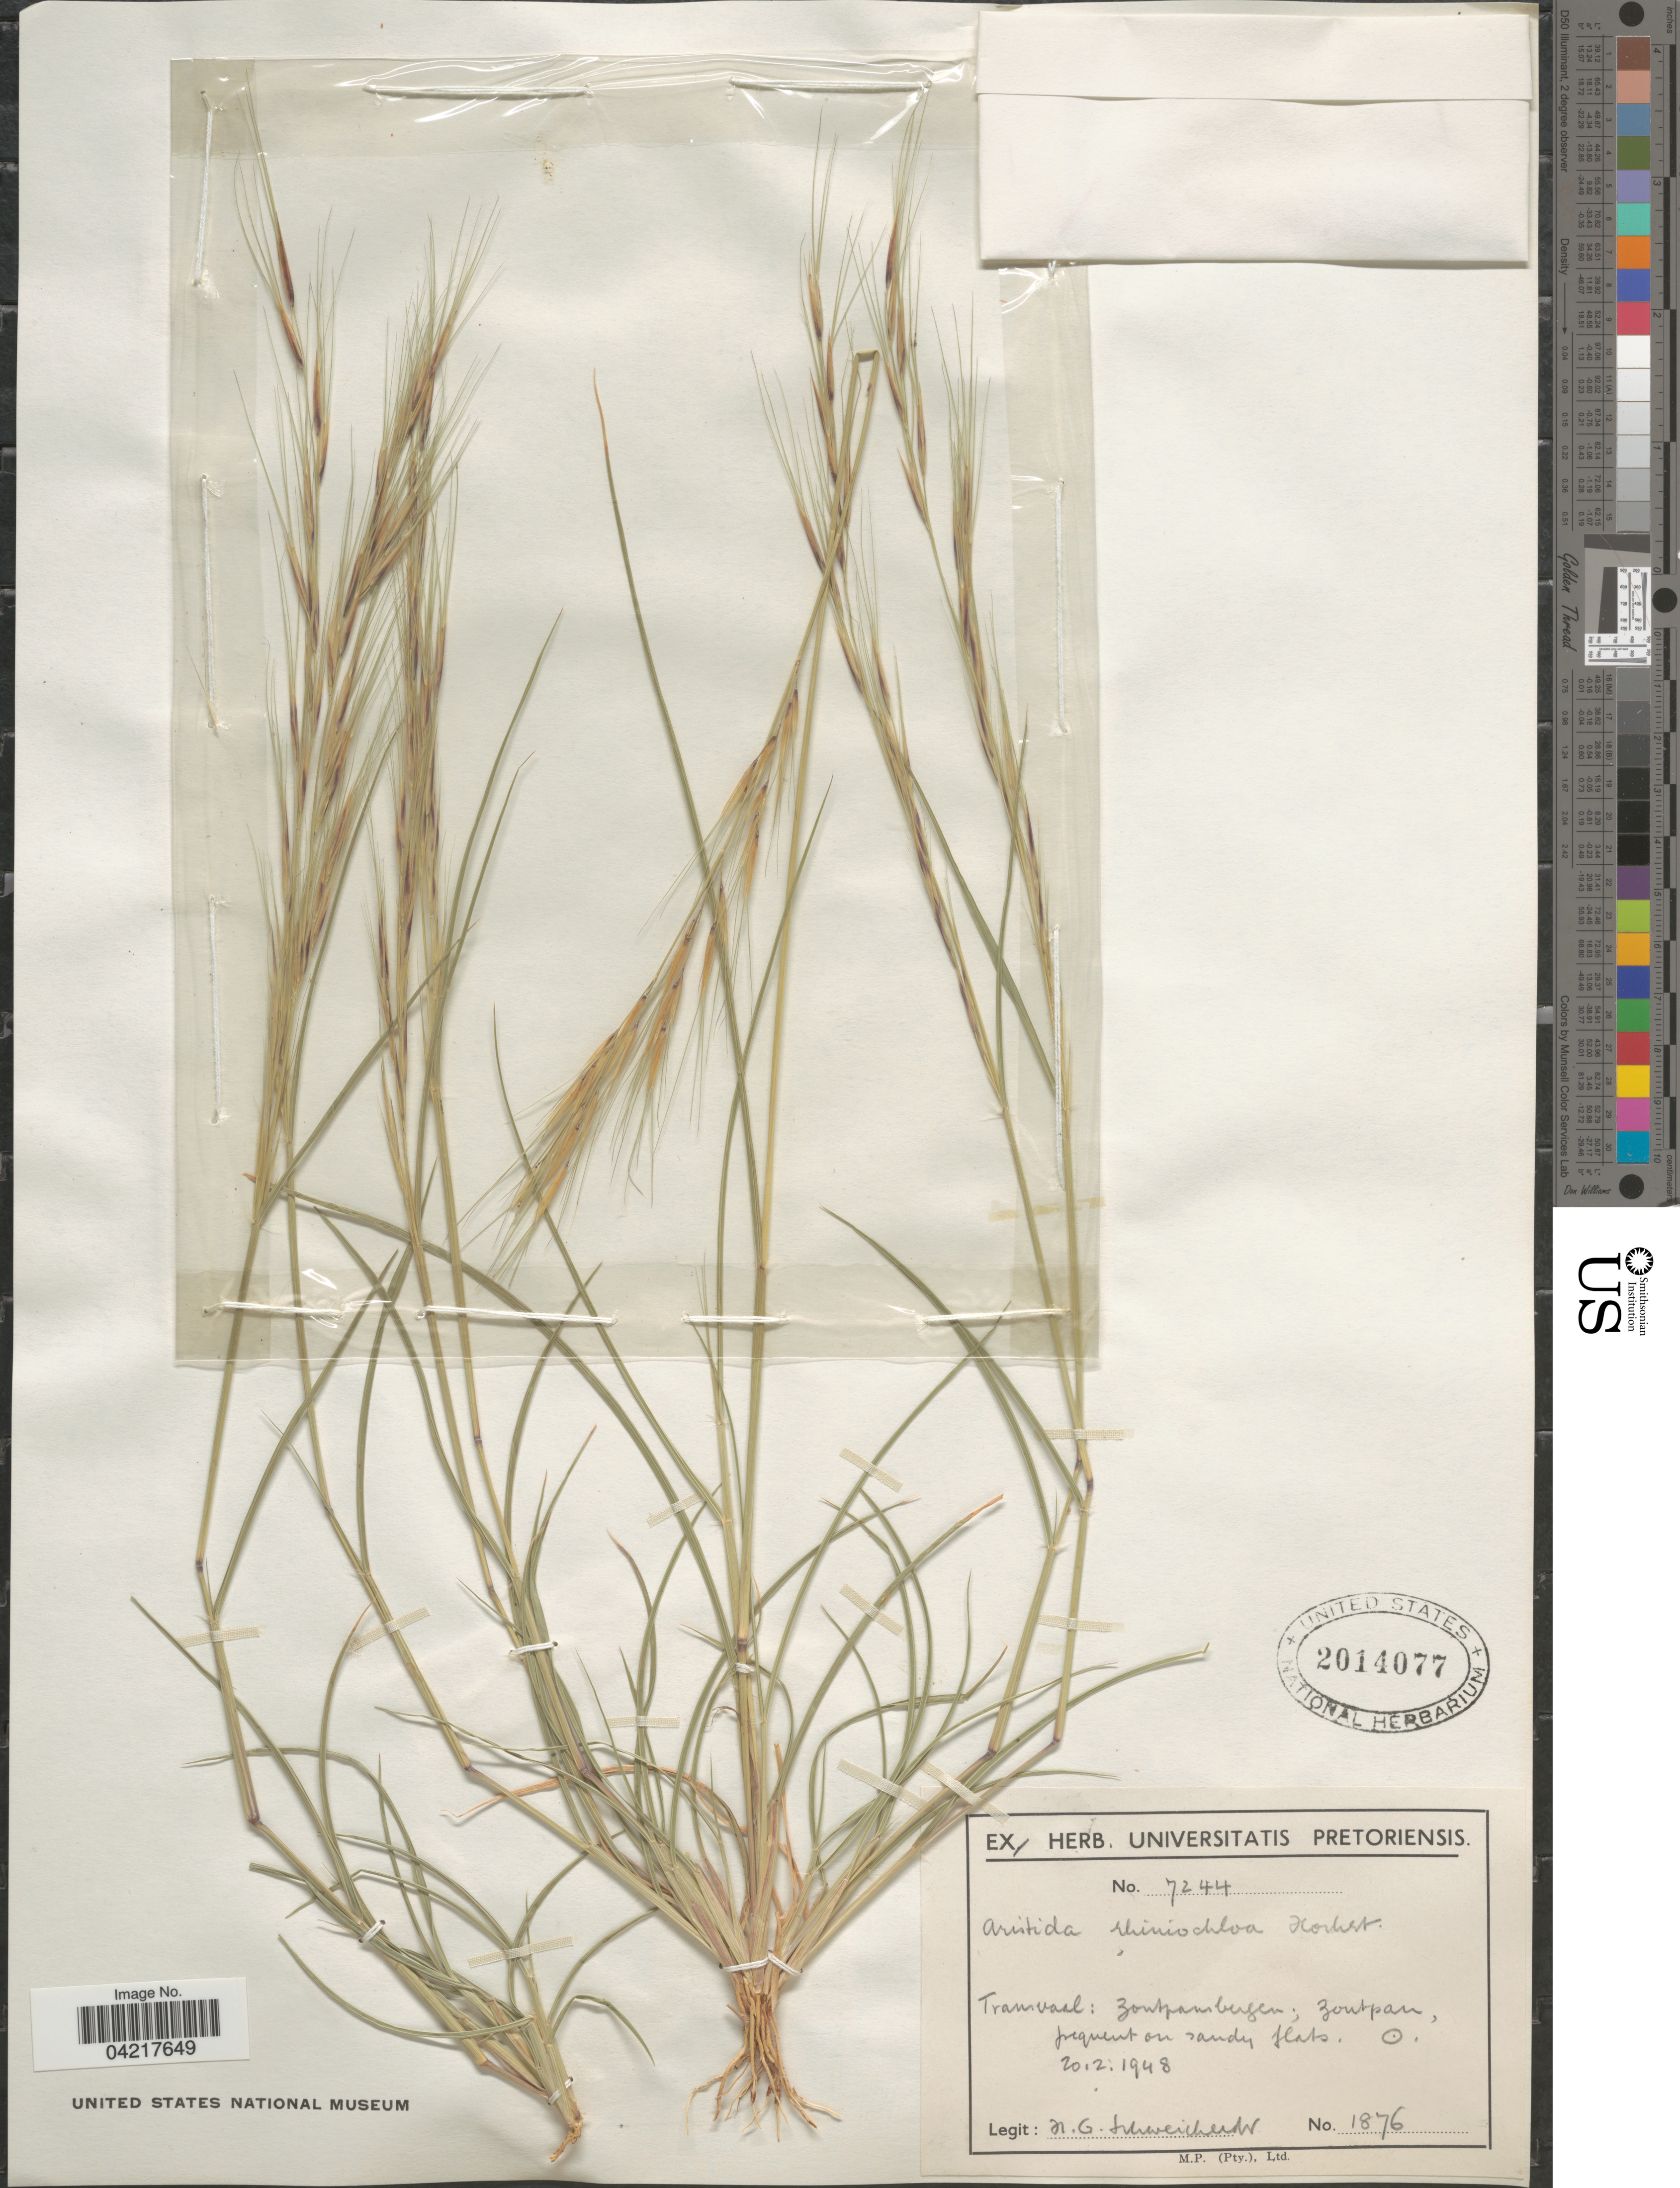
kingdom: Plantae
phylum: Tracheophyta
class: Liliopsida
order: Poales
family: Poaceae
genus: Aristida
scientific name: Aristida rhiniochloa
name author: Hochst.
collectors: H. Schweickerdt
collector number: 1876/7244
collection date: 1948-02-20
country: South Africa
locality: Transvaal: Zoutpansbergen; Zoutpan, frequent on sandy flats.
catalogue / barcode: US 2014077